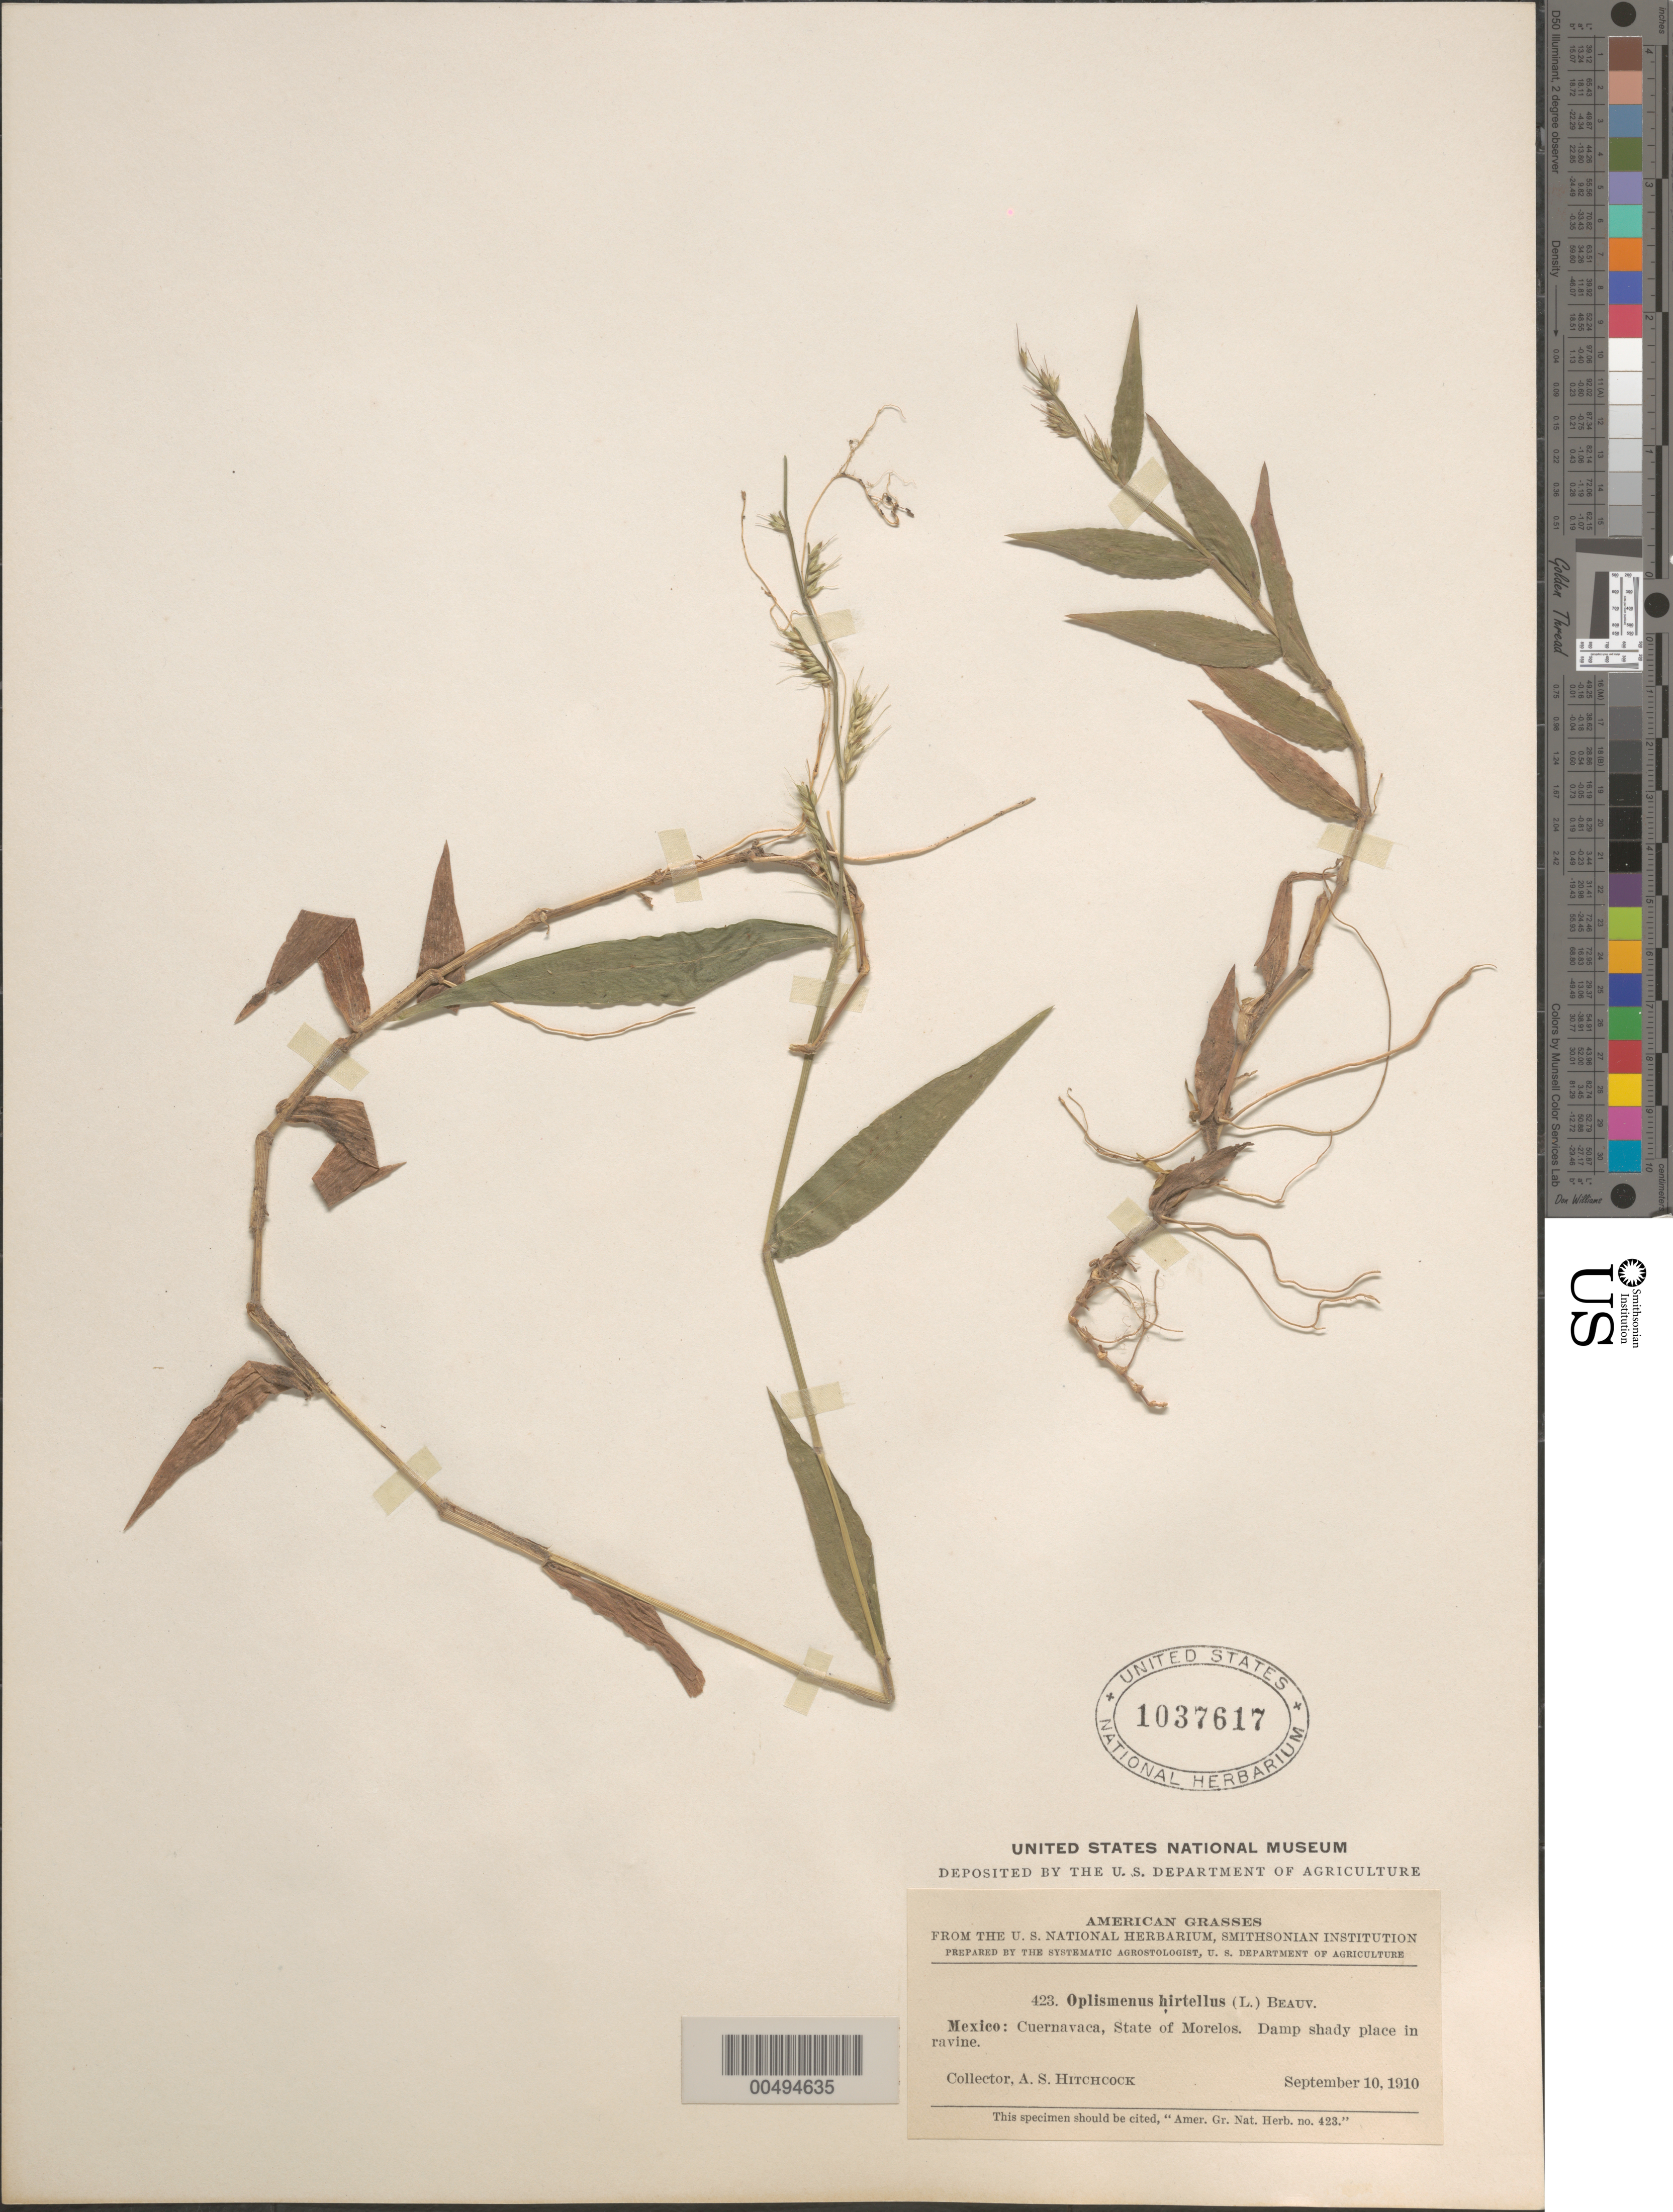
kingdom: Plantae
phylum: Tracheophyta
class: Liliopsida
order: Poales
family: Poaceae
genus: Oplismenus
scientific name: Oplismenus hirtellus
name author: (L.) P. Beauv.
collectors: A. S. Hitchcock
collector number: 423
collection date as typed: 10 Sep 1910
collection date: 1910-09-10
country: Mexico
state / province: Morelos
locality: Cuernavaca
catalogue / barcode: US 1037617